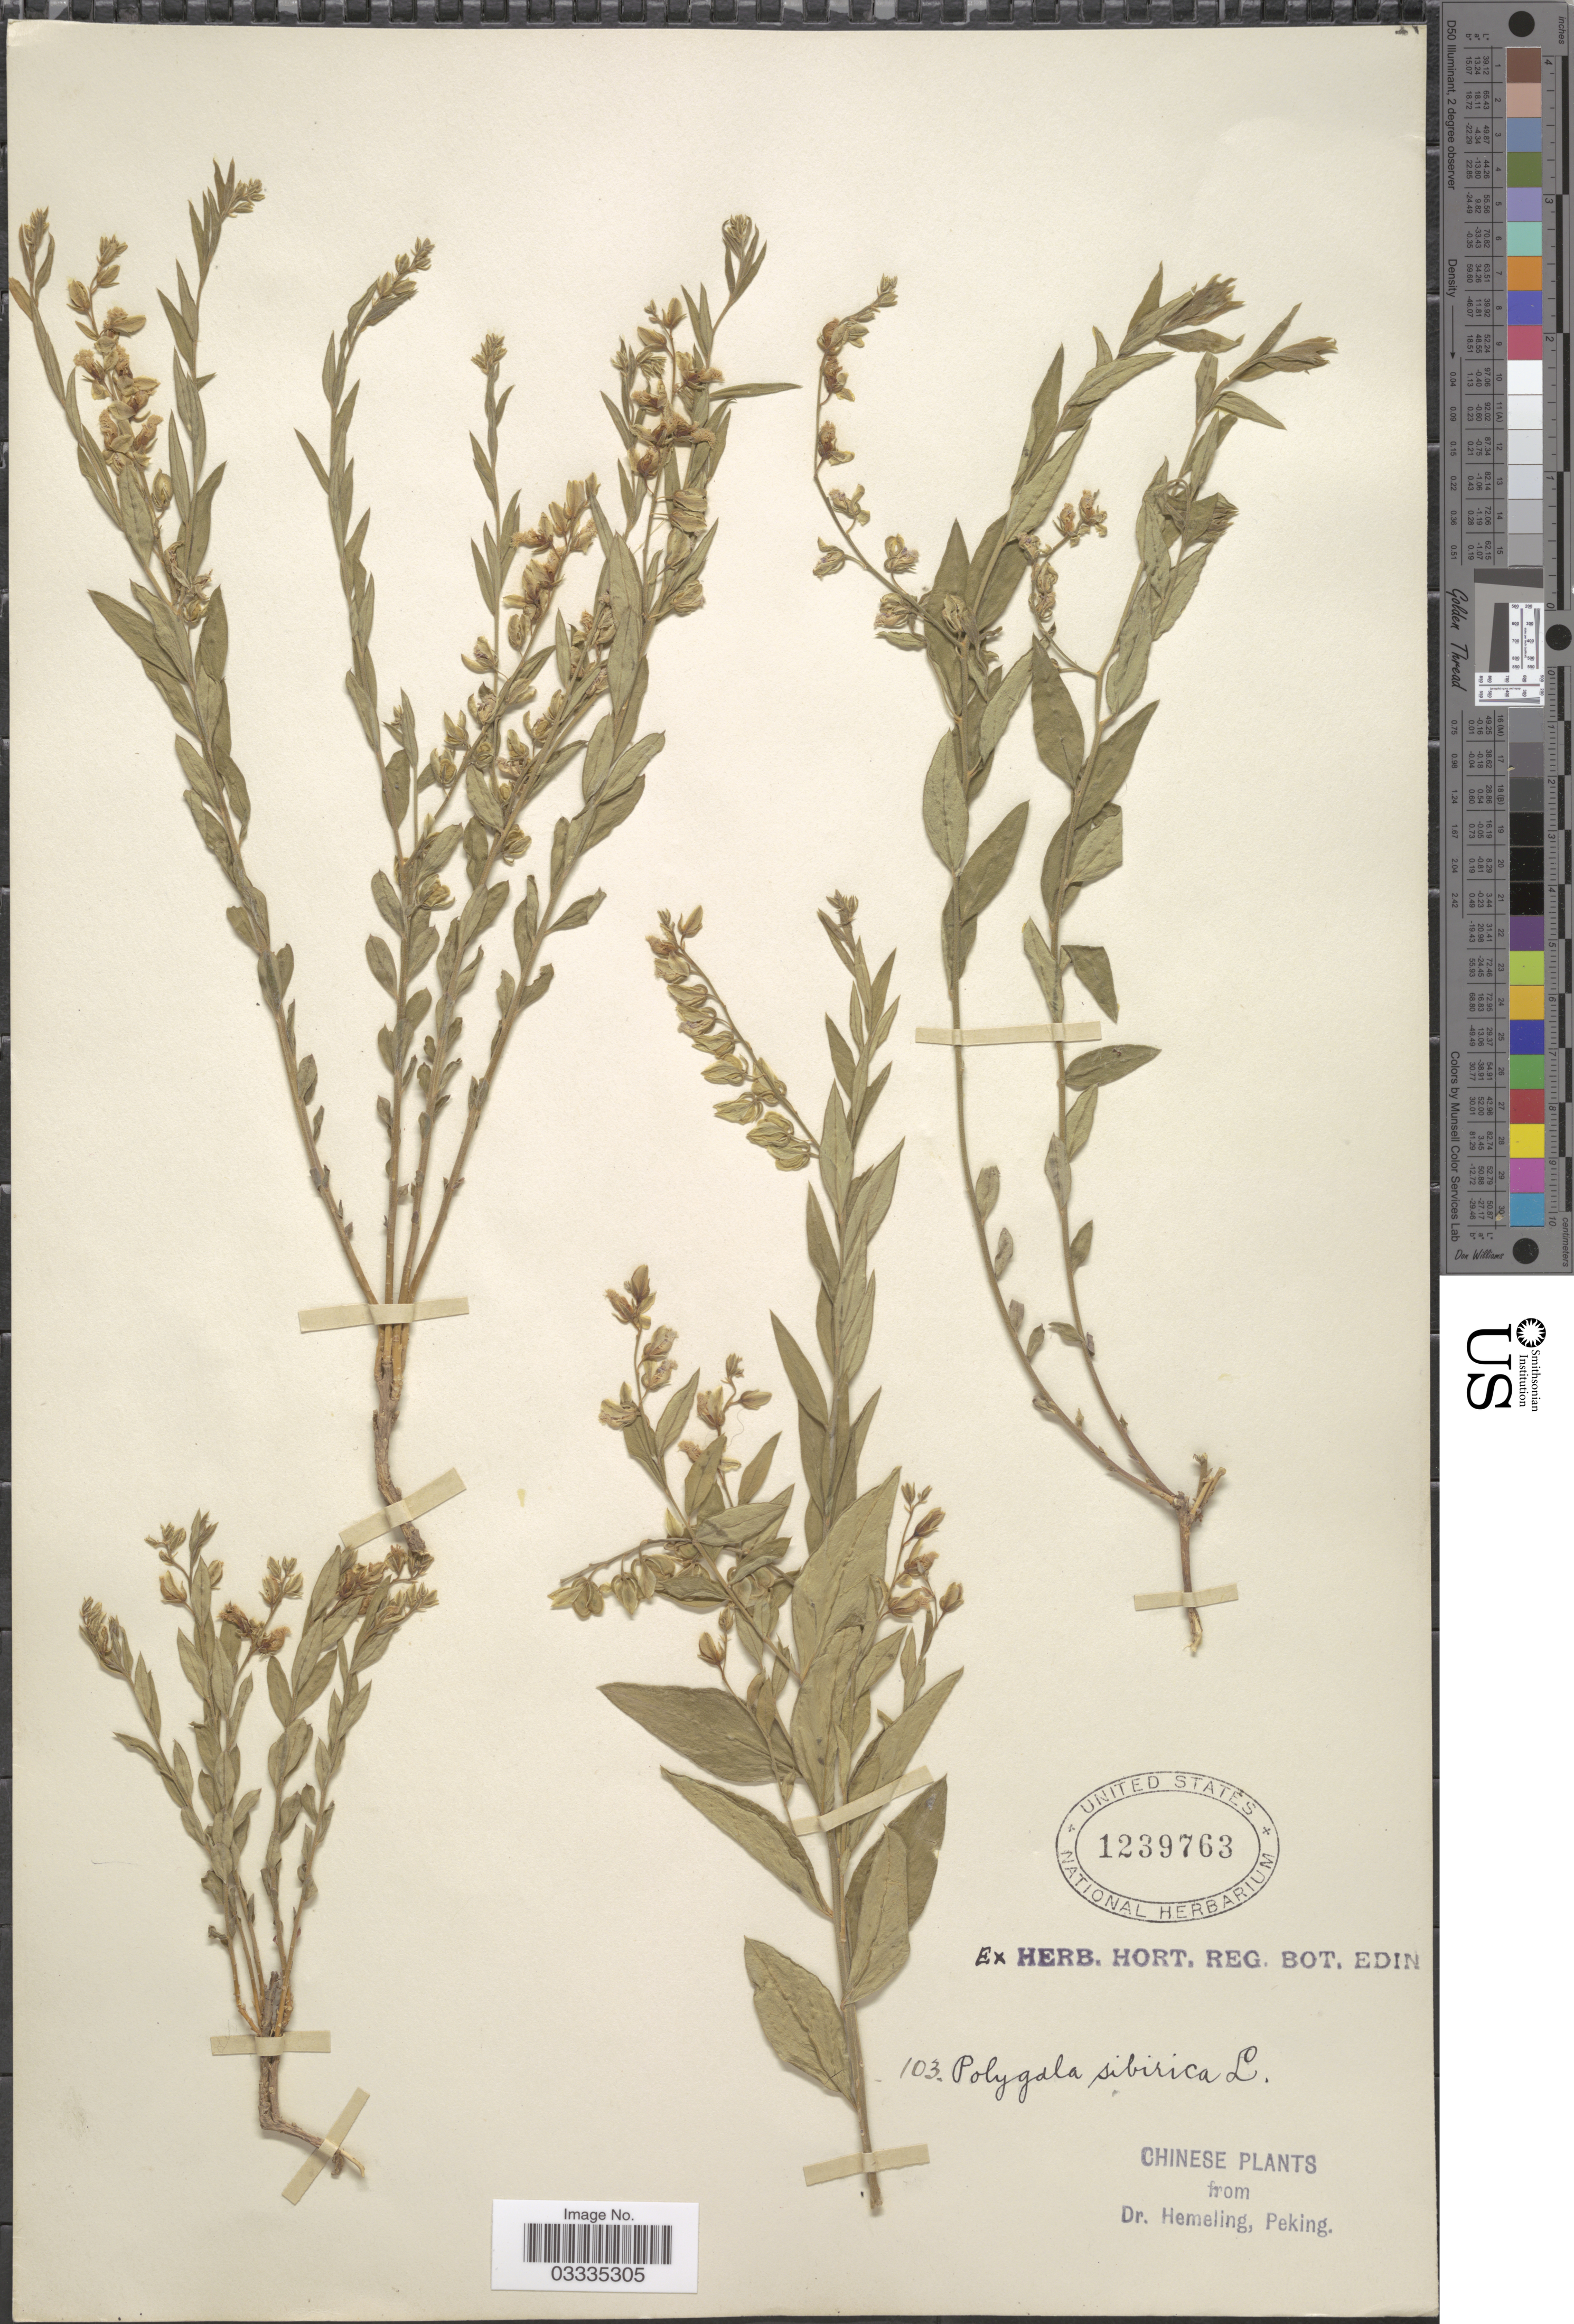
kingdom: Plantae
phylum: Tracheophyta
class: Magnoliopsida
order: Fabales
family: Polygalaceae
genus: Polygala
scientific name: Polygala sibirica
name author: L.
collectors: -. Hemeling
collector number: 103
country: China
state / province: Beijing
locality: Peking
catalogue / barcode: US 1239763